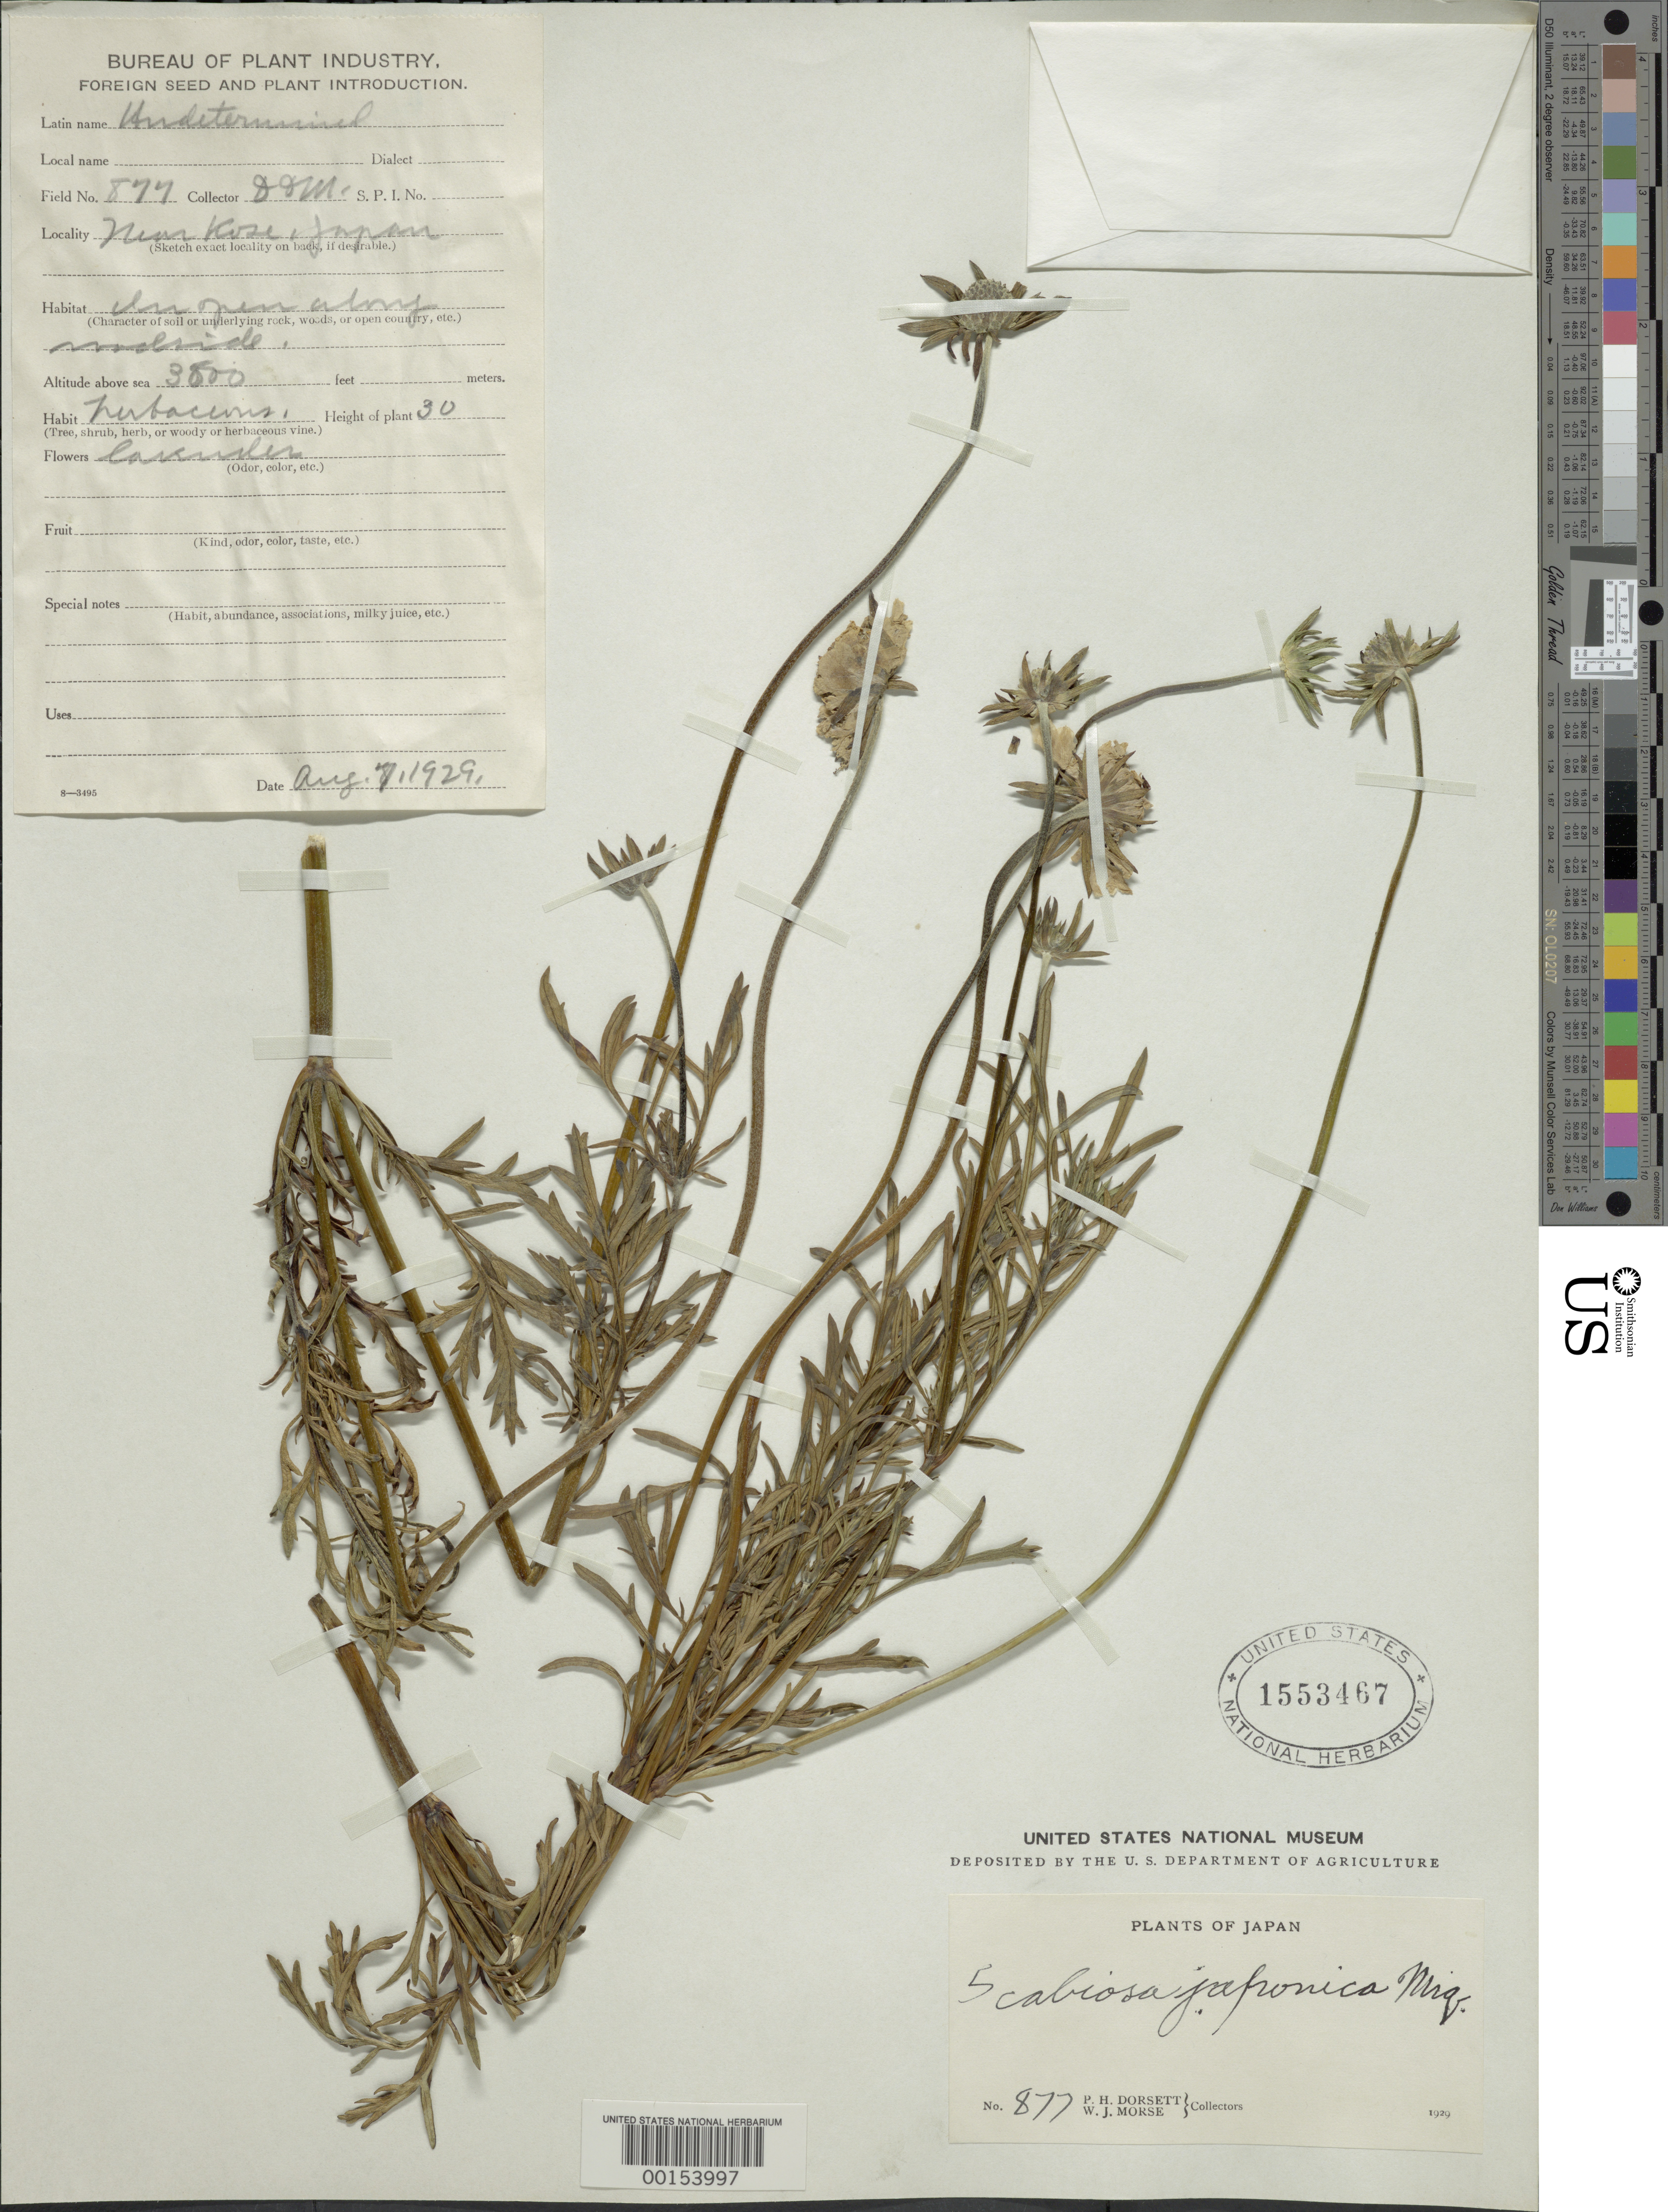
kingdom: Plantae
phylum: Tracheophyta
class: Magnoliopsida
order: Dipsacales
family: Caprifoliaceae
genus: Scabiosa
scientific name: Scabiosa japonica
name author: Miq.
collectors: P. H. Dorsett & W. J. Morse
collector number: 877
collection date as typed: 07 Aug 1929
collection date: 1929-08-07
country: Japan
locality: Near Kose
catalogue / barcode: US 1553467